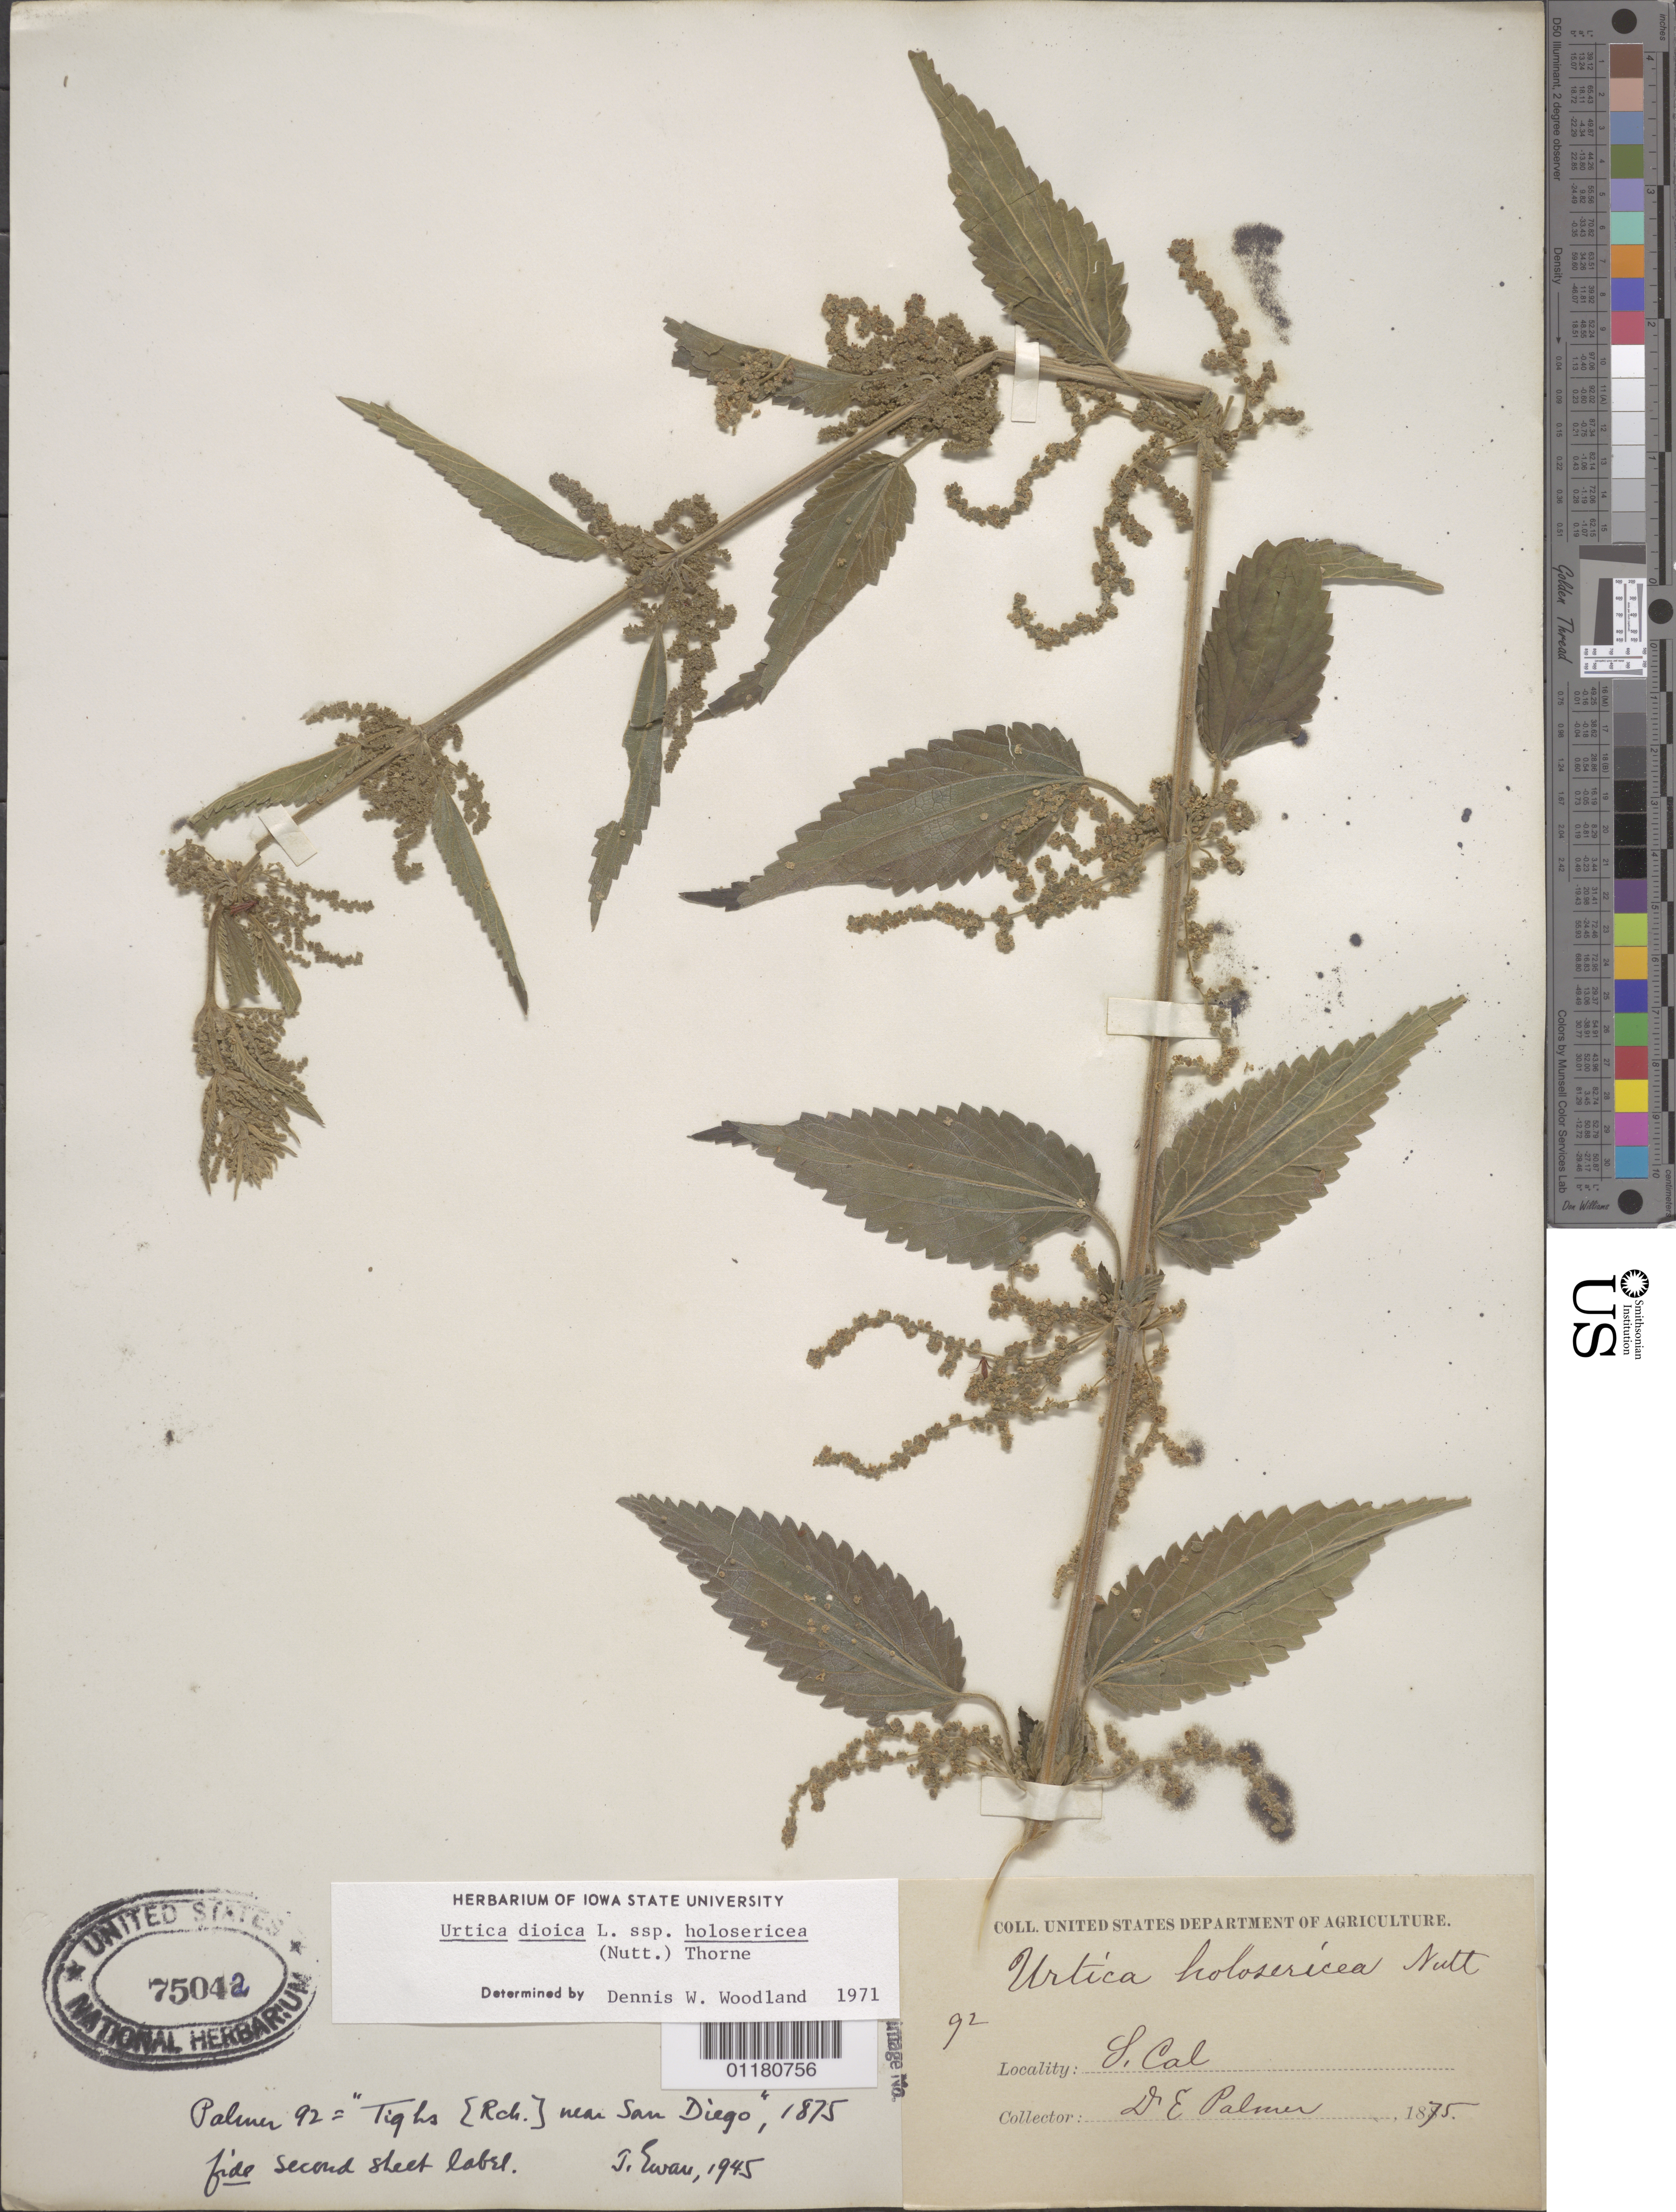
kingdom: Plantae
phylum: Tracheophyta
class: Magnoliopsida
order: Rosales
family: Urticaceae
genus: Urtica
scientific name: Urtica dioica subsp. holosericea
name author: (Nutt.) Thorne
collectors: E. Palmer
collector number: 92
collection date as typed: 1875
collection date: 1875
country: United States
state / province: California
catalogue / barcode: US 75042